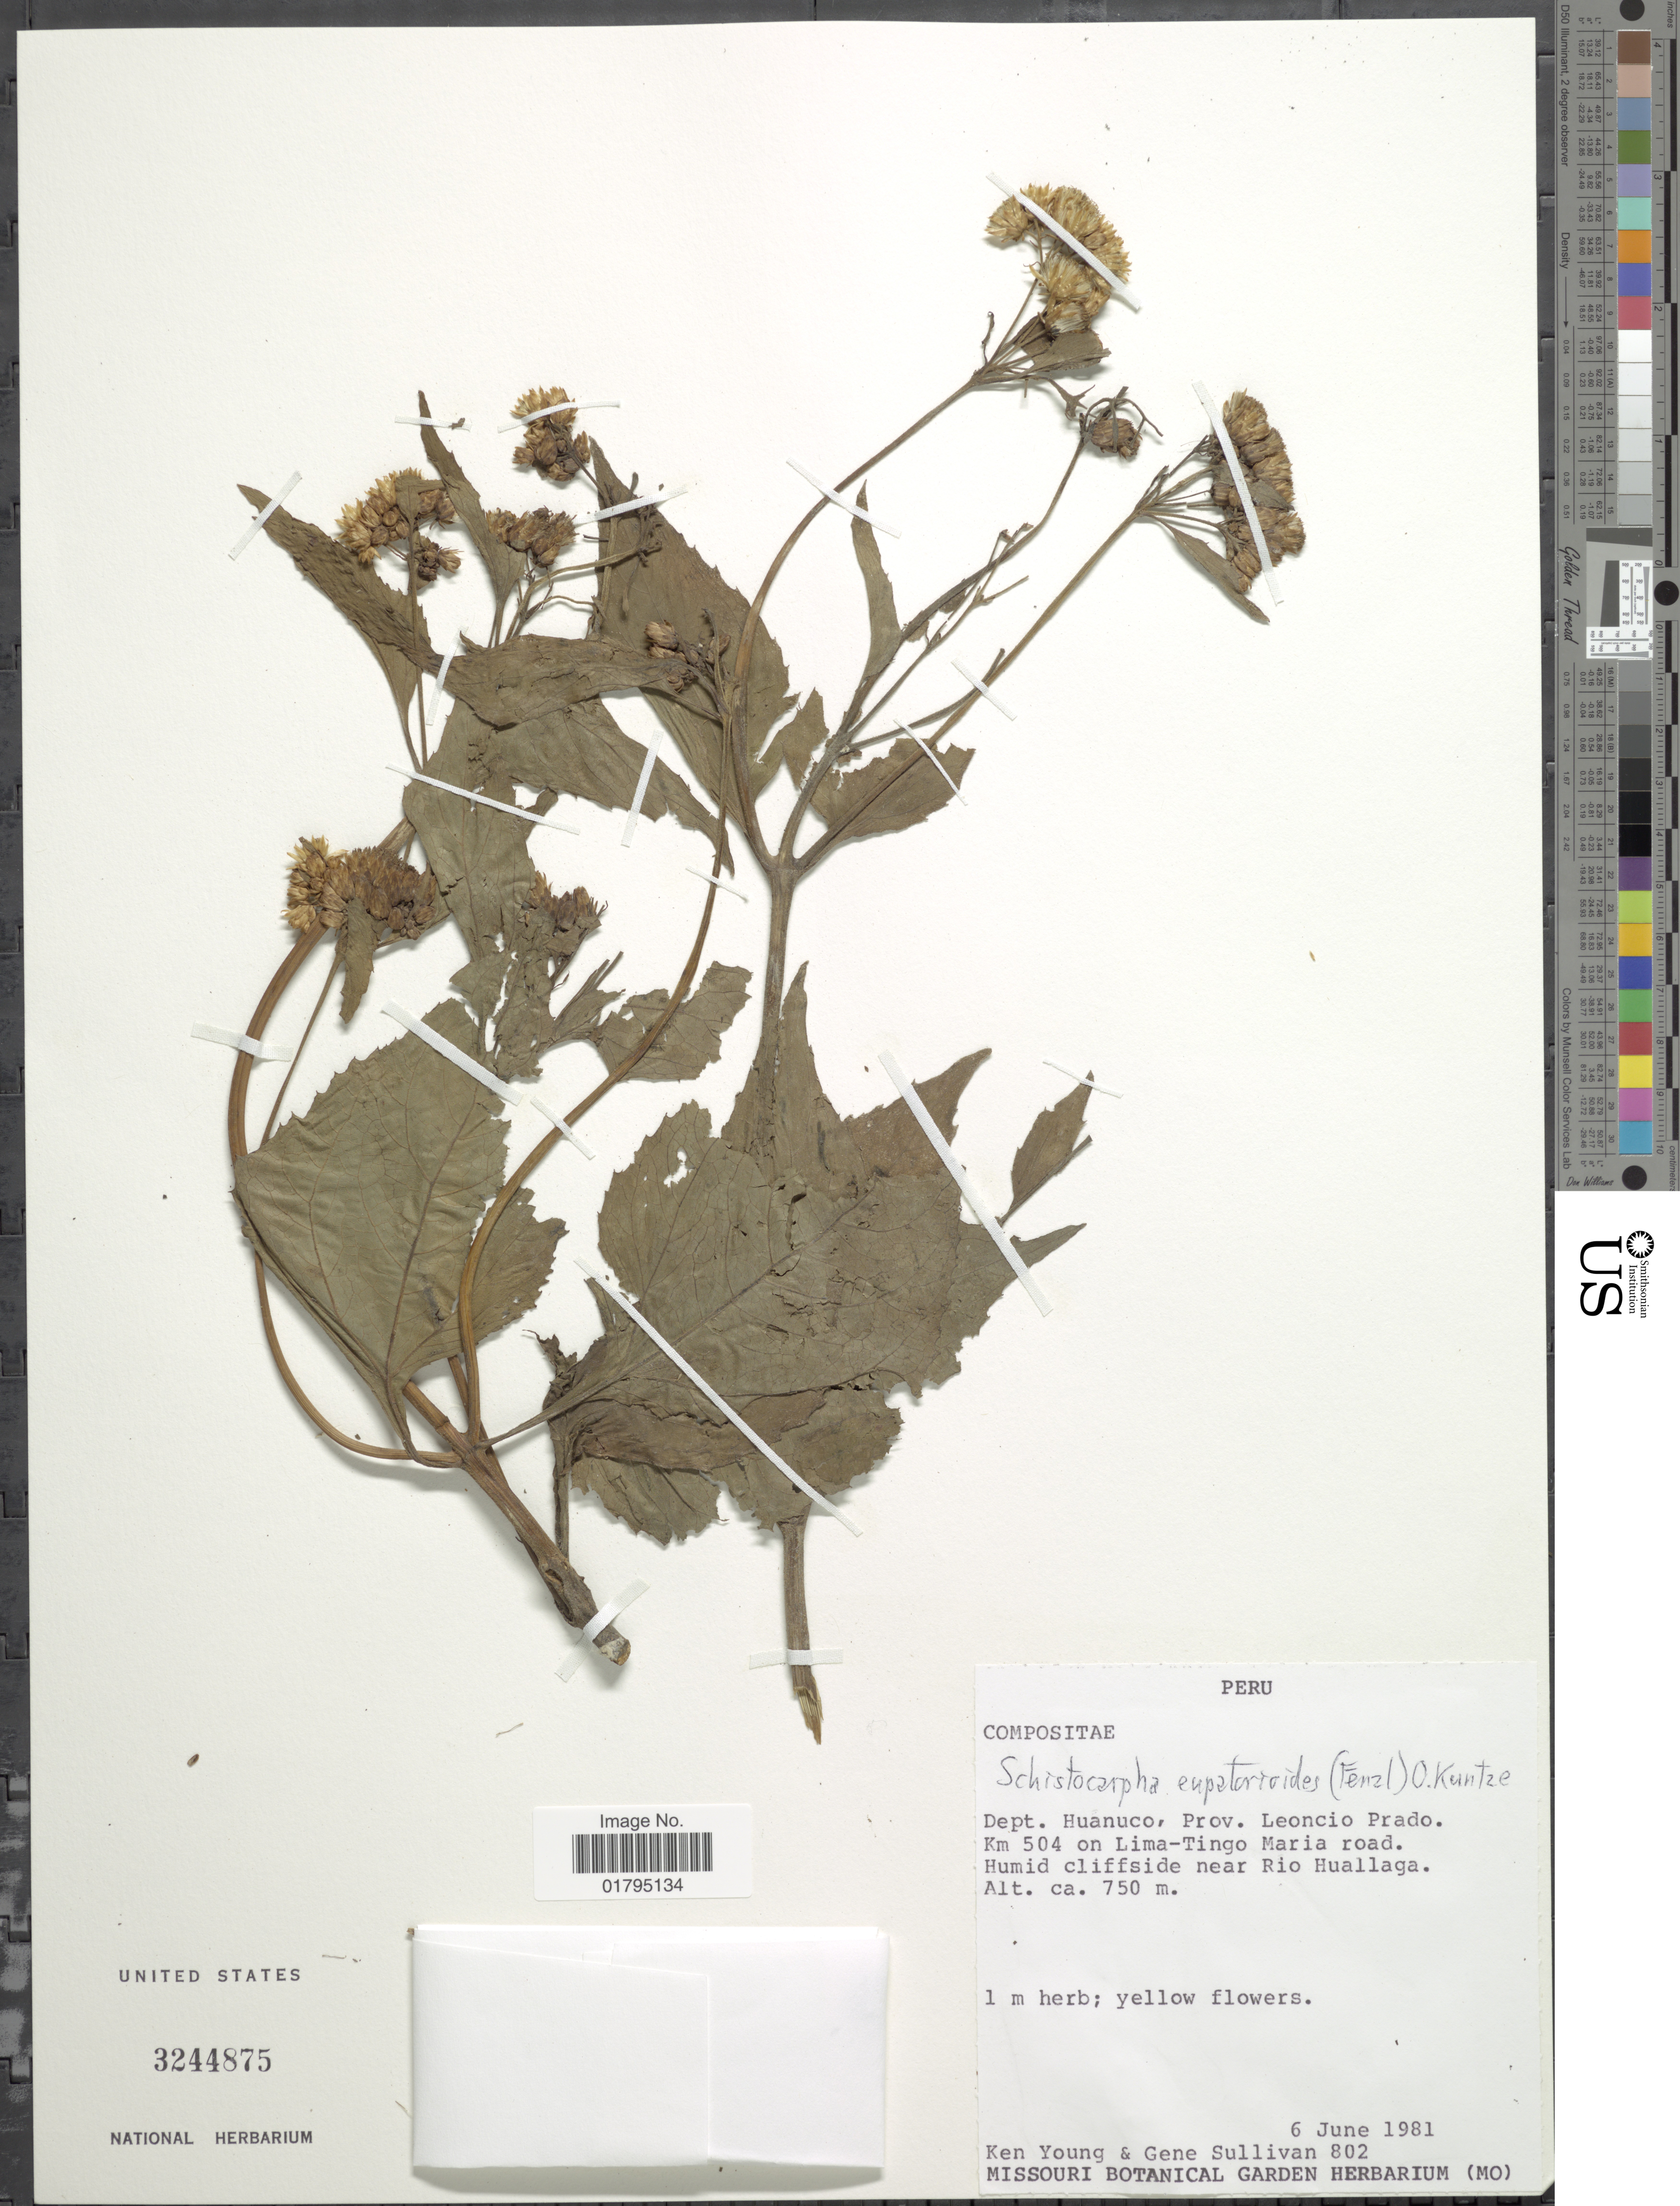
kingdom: Plantae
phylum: Tracheophyta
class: Magnoliopsida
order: Asterales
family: Asteraceae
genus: Schistocarpha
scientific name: Schistocarpha eupatorioides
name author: (Fenzl) Kuntze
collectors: K. Young & G. Sullivan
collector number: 802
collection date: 1981-06-06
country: Peru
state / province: Huánuco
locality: Dept. Huanuco,Prov. Leoncio Prado, Km 504 on Lima-Tingo Maria road.Humod cliffside near Rio Huallaga.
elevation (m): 750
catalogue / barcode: US 3244875